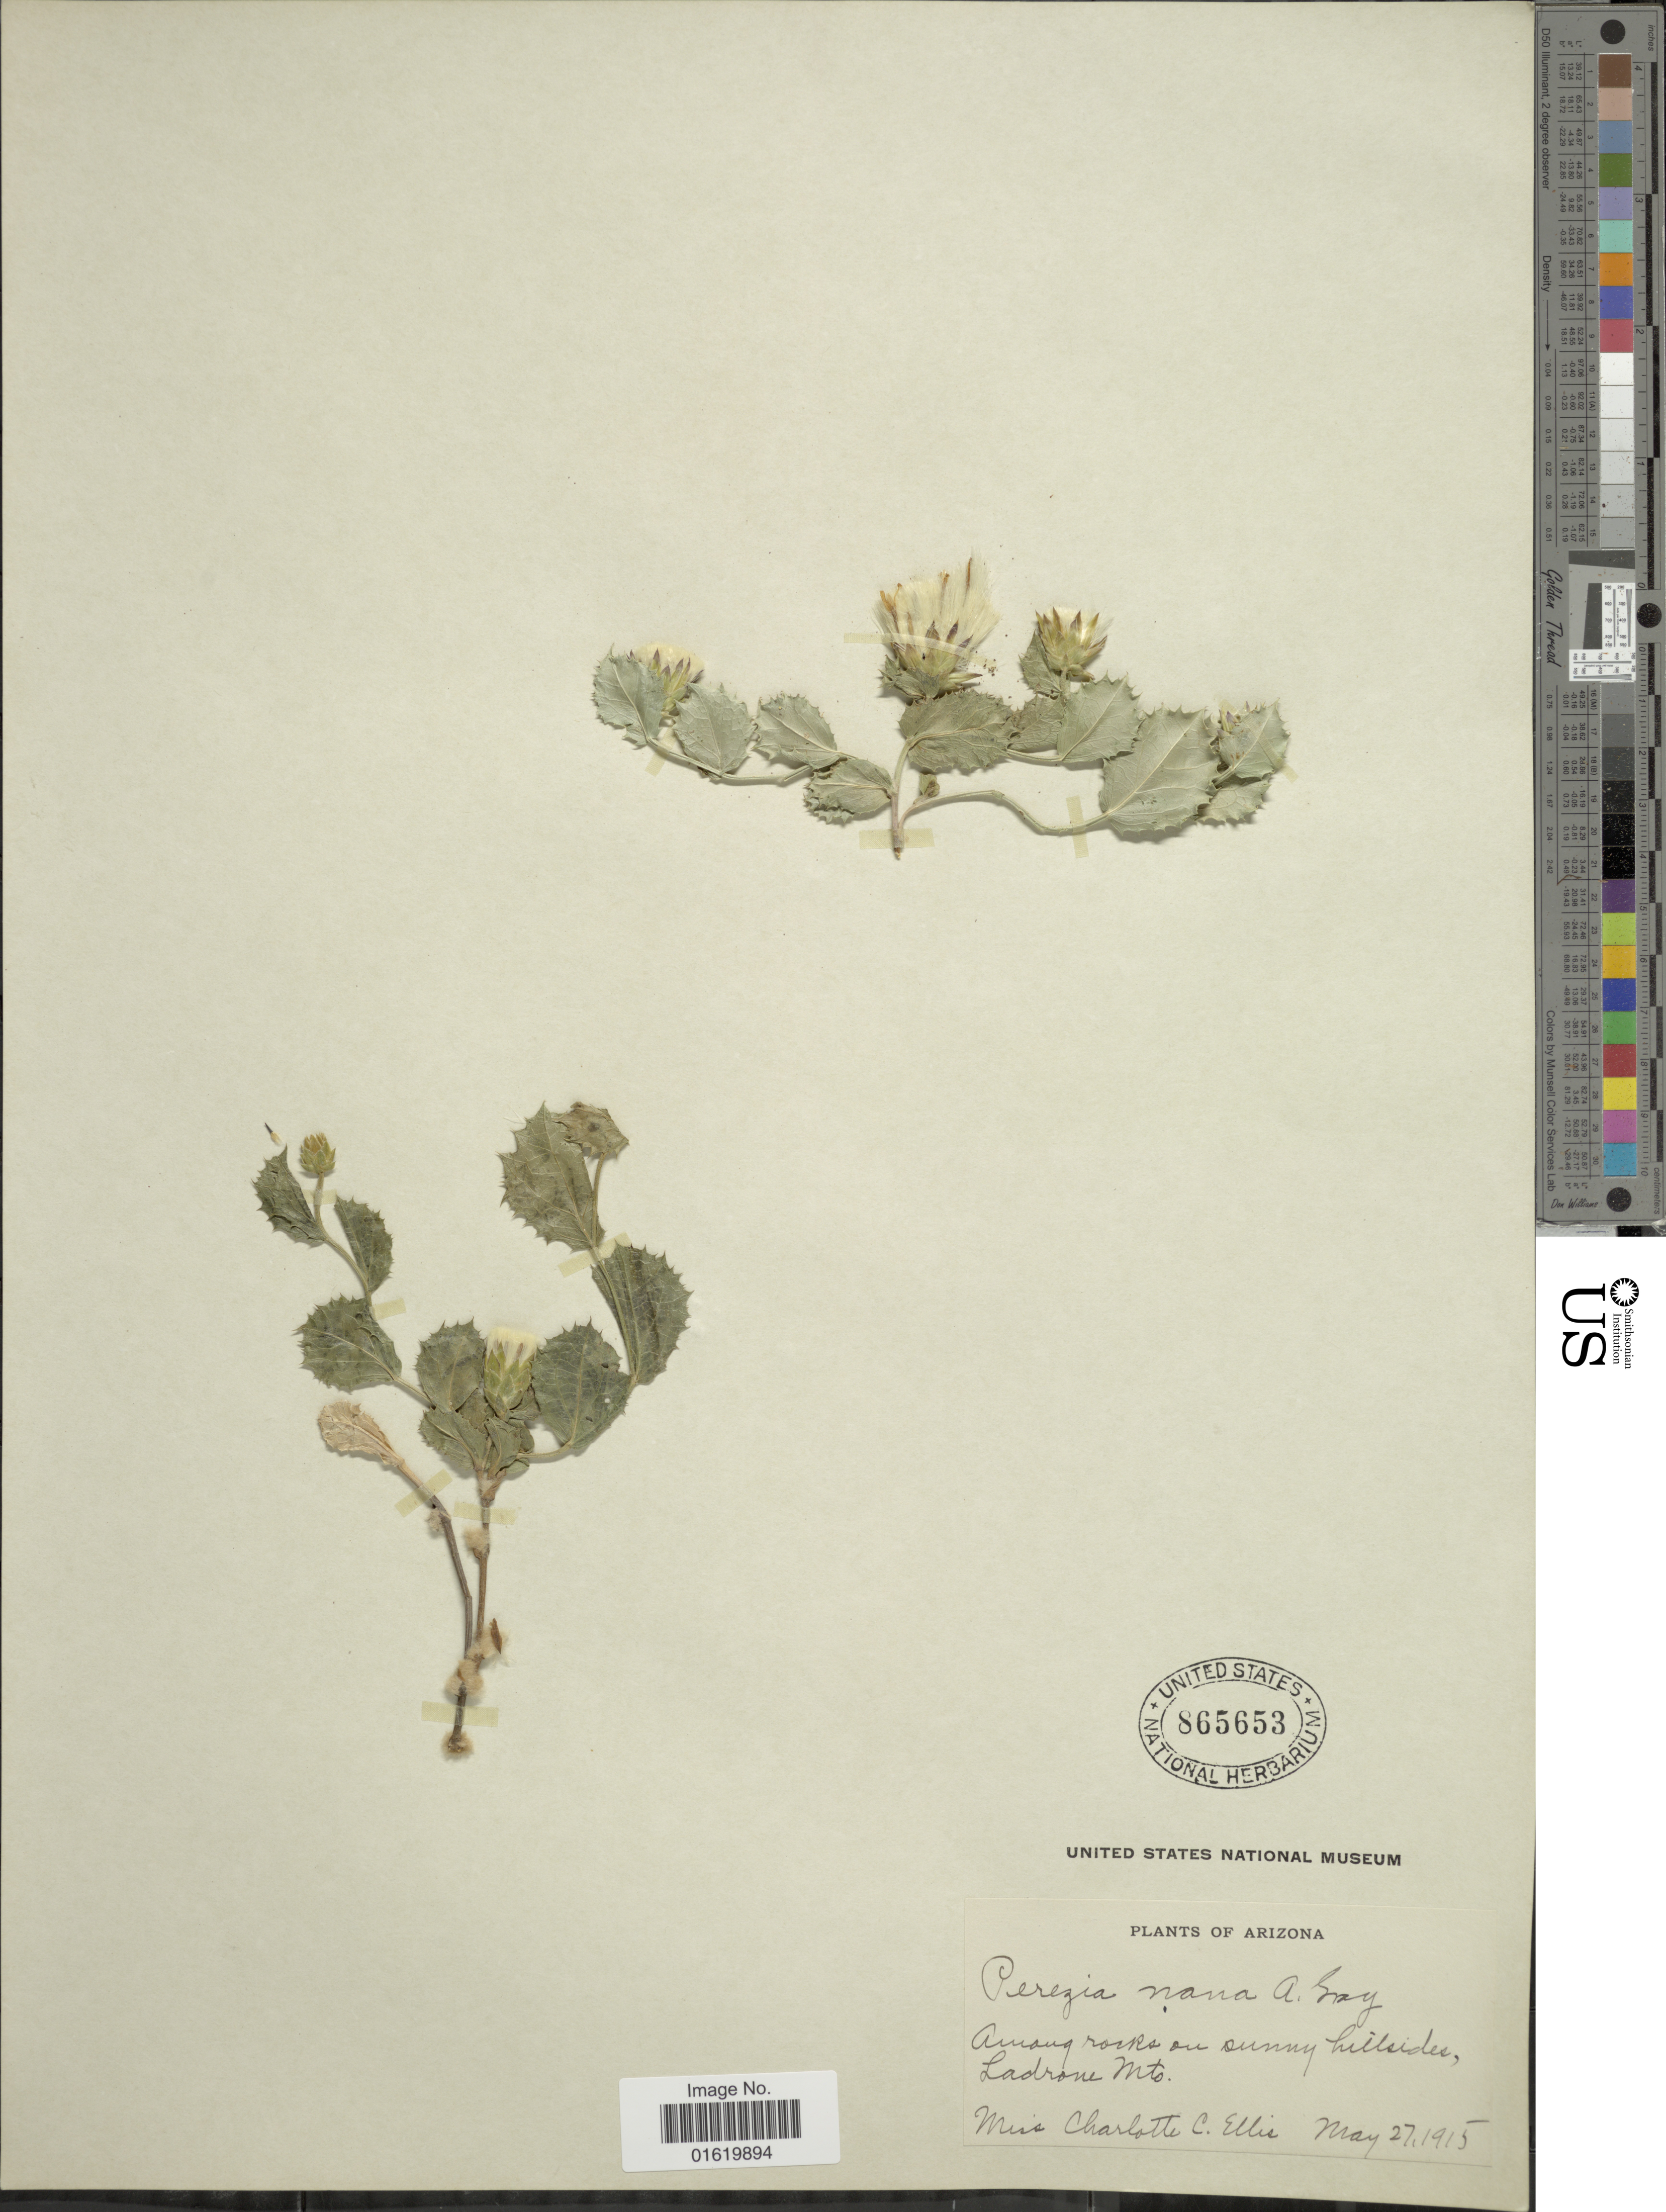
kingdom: Plantae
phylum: Tracheophyta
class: Magnoliopsida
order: Asterales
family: Asteraceae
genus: Acourtia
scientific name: Acourtia nana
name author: (A. Gray) Reveal & R.M. King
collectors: C. C. Ellis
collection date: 1915-05-27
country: United States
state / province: Arizona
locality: Among rocks on sunny hillsides, Ladrone Mts.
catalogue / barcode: US 865653